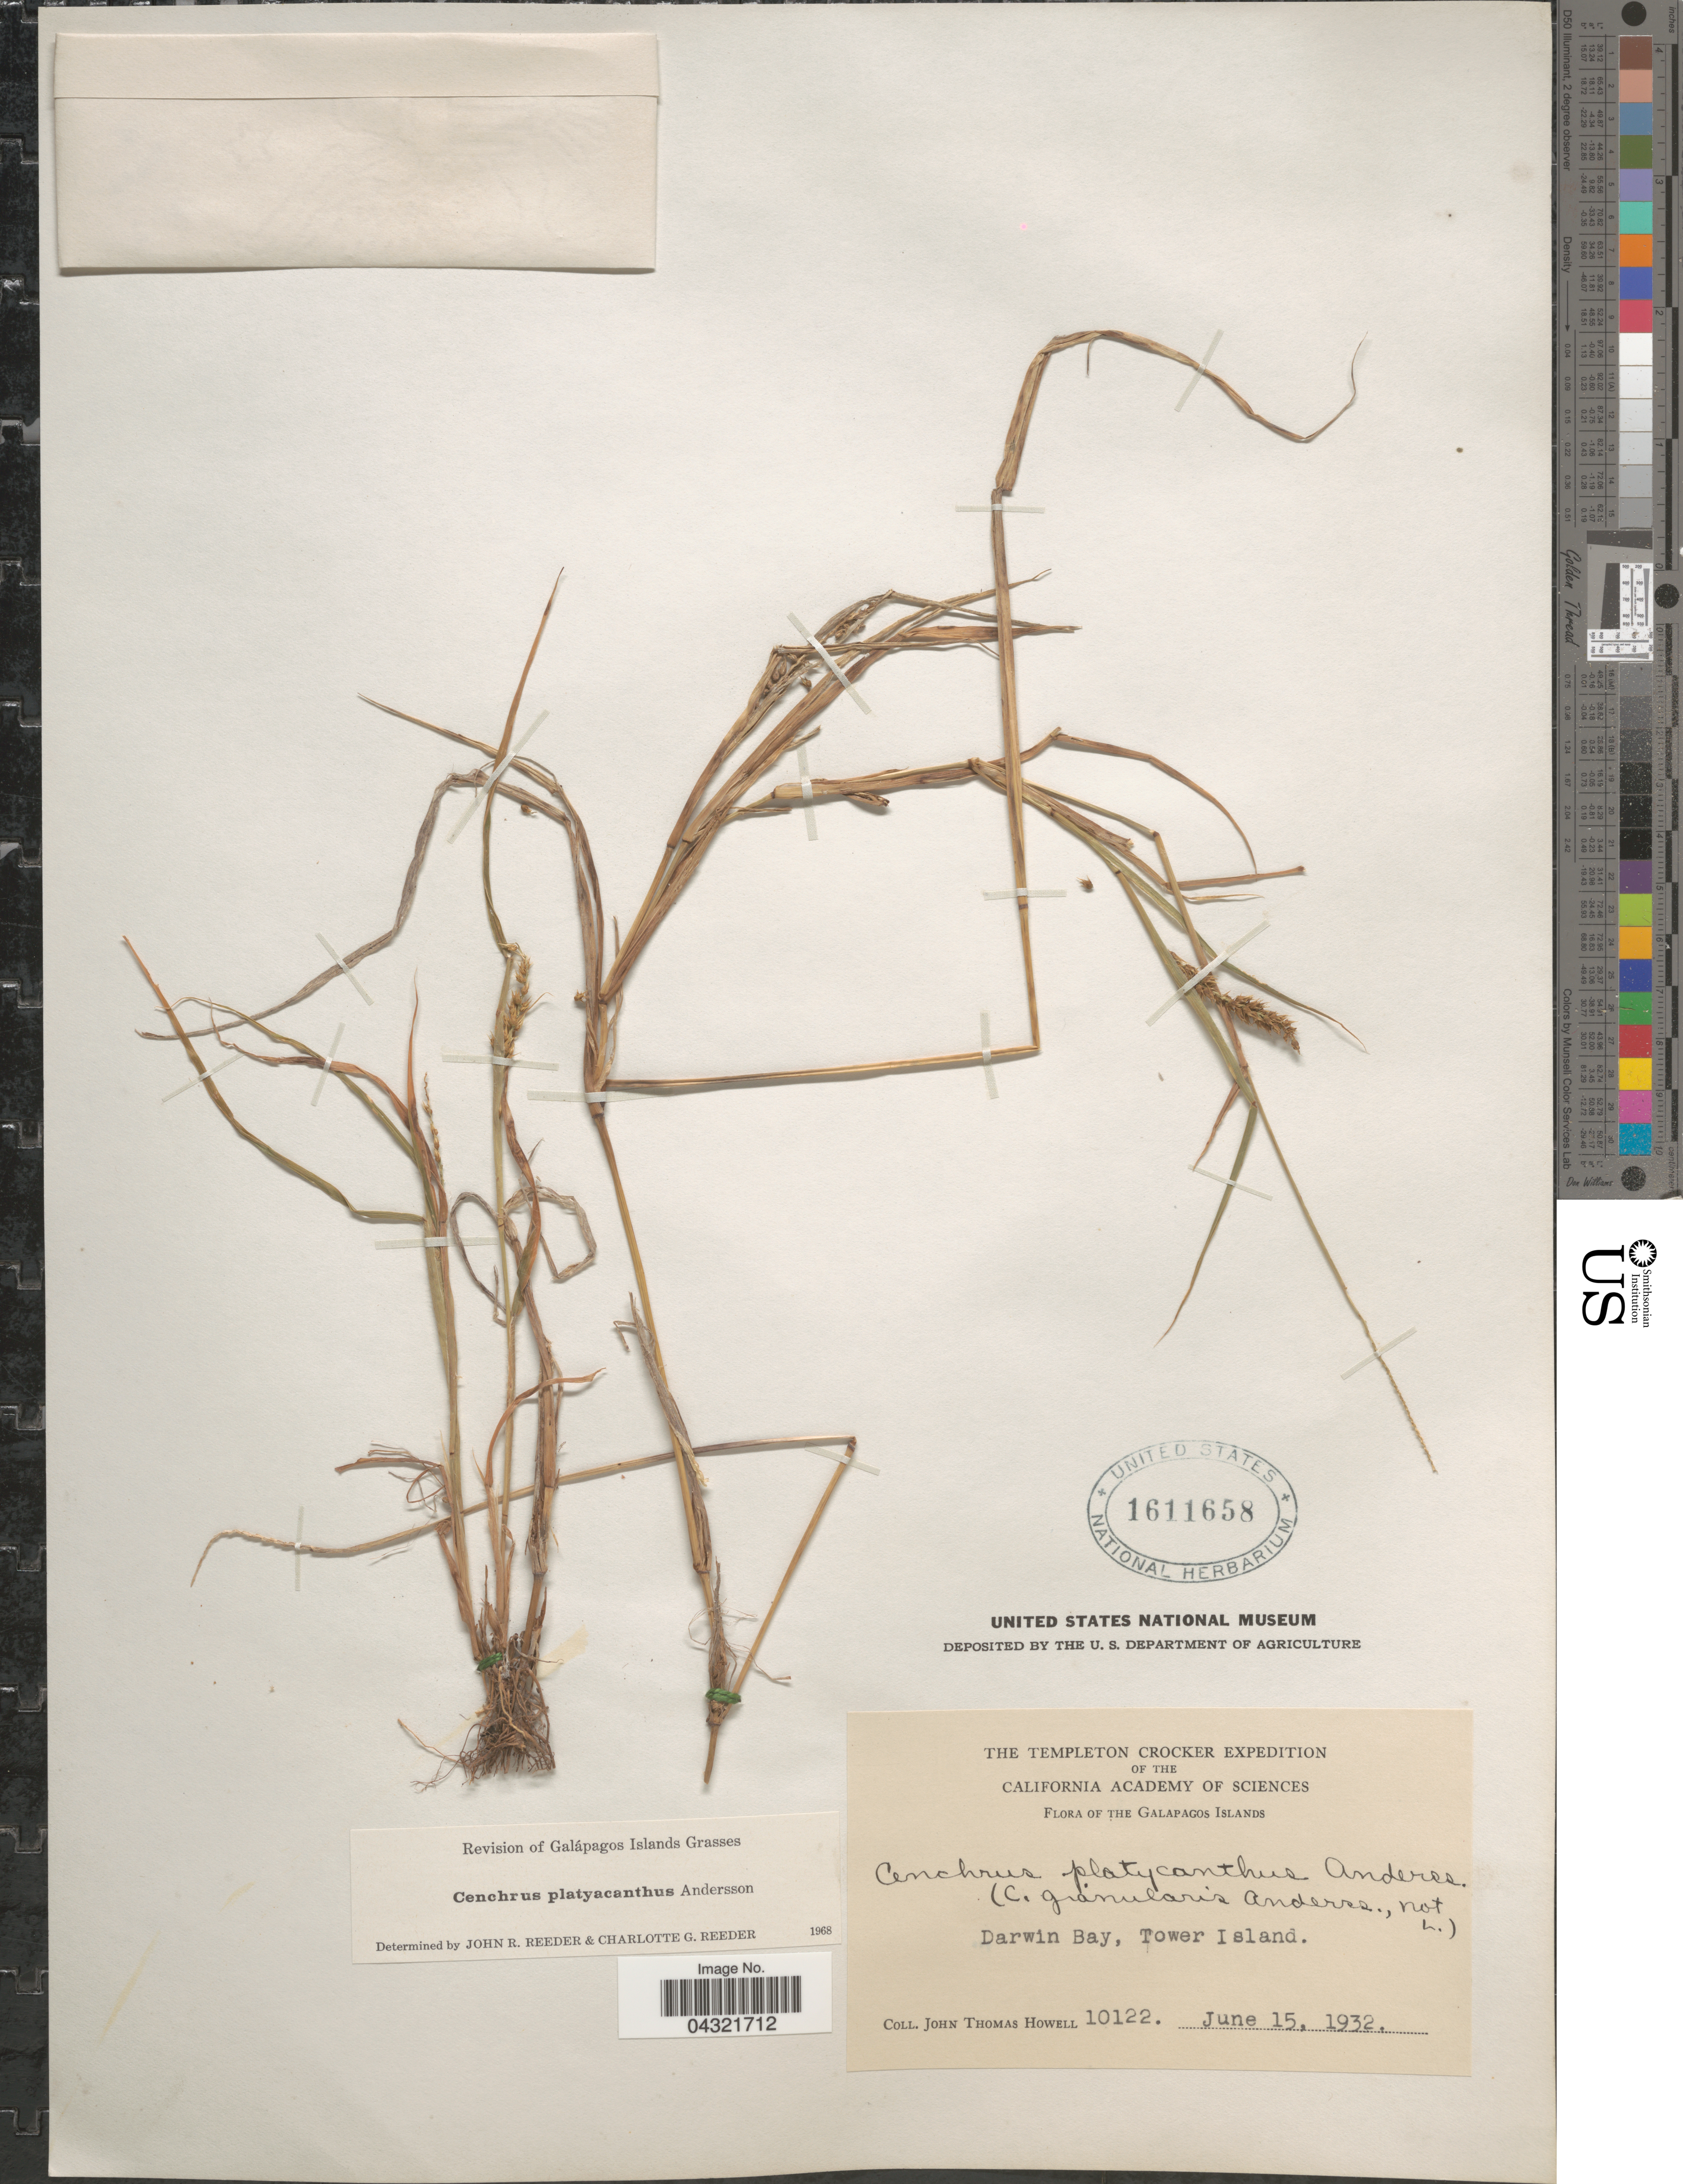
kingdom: Plantae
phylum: Tracheophyta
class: Liliopsida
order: Poales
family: Poaceae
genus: Cenchrus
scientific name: Cenchrus platyacanthus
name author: Andersson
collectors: J. T. Howell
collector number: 10122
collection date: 1932-06-15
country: Ecuador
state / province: Colón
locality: The Templeton Crocker Expedition. The Galapagos Islands. Darwin Bay, Tower Island.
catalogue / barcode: US 1611658